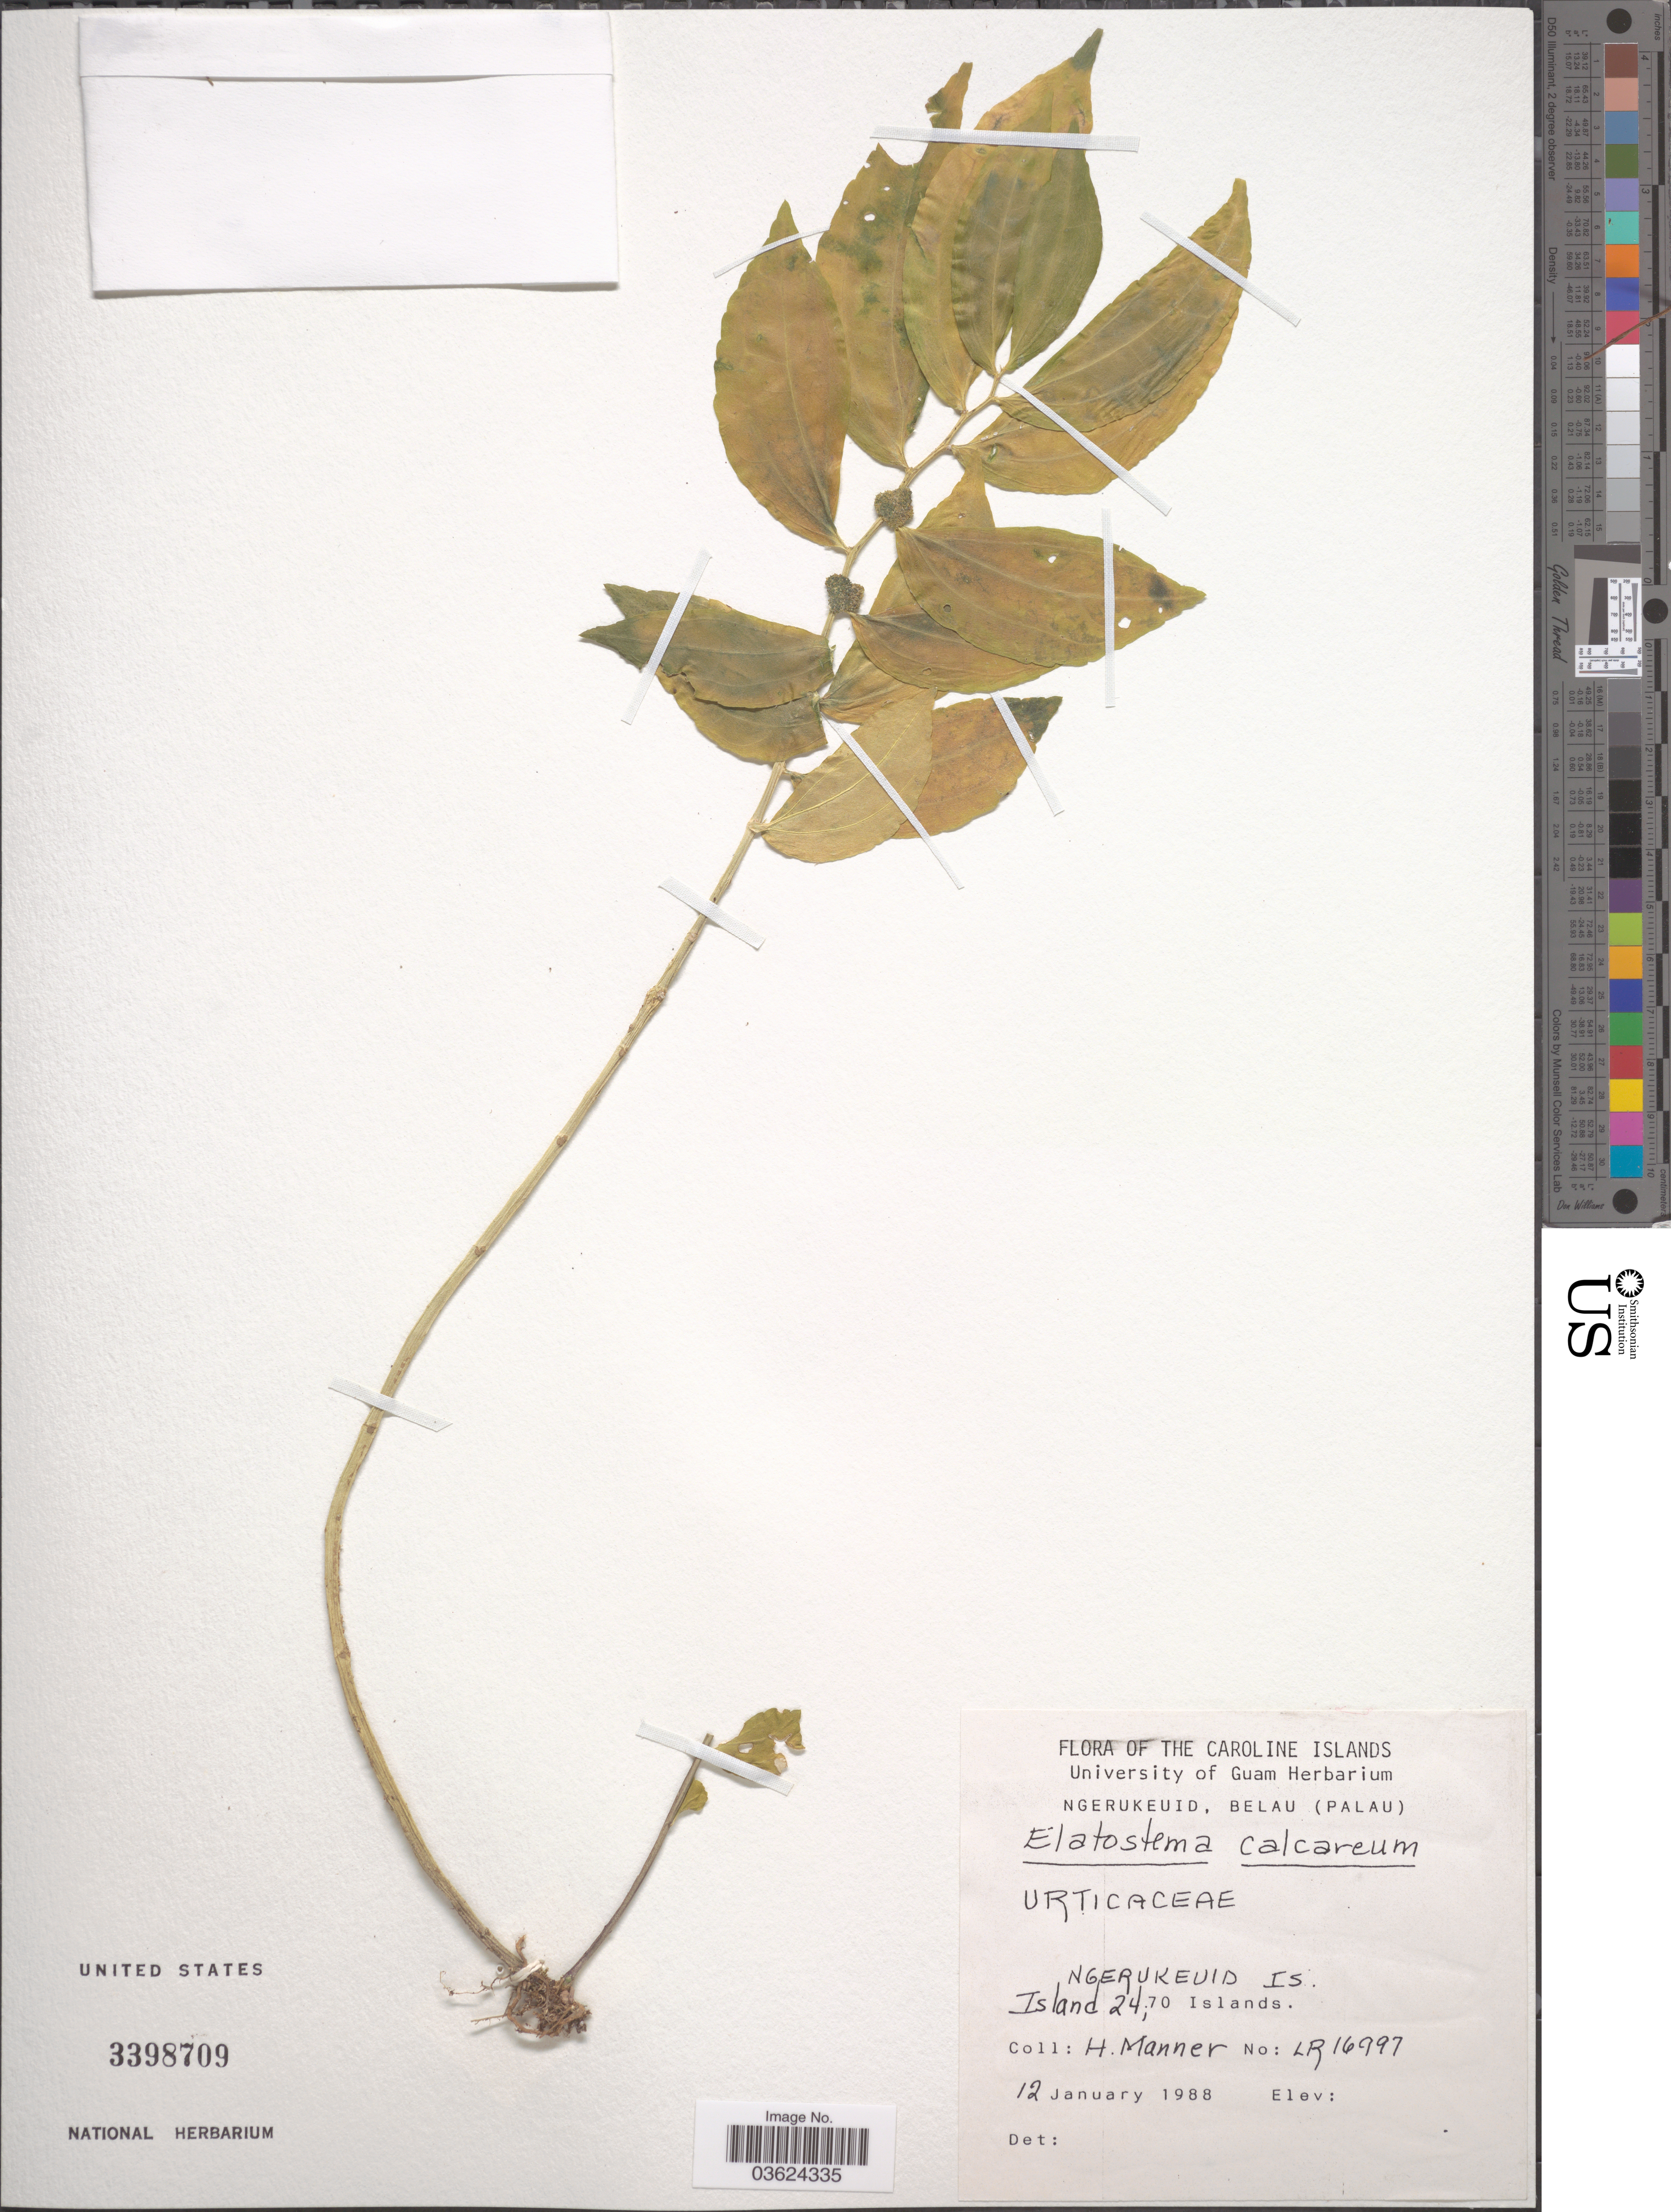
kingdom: Plantae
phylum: Tracheophyta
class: Magnoliopsida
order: Rosales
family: Urticaceae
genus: Elatostema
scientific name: Elatostema calcareum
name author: Merr.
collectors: H. Manner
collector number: LR16997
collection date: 1988-01-12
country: Palau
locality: The Caroline Islands. Ngerukeuid, Belau (Palau). Ngerukeuid Is. Island 24; 70 Islands.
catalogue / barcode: US 3398709